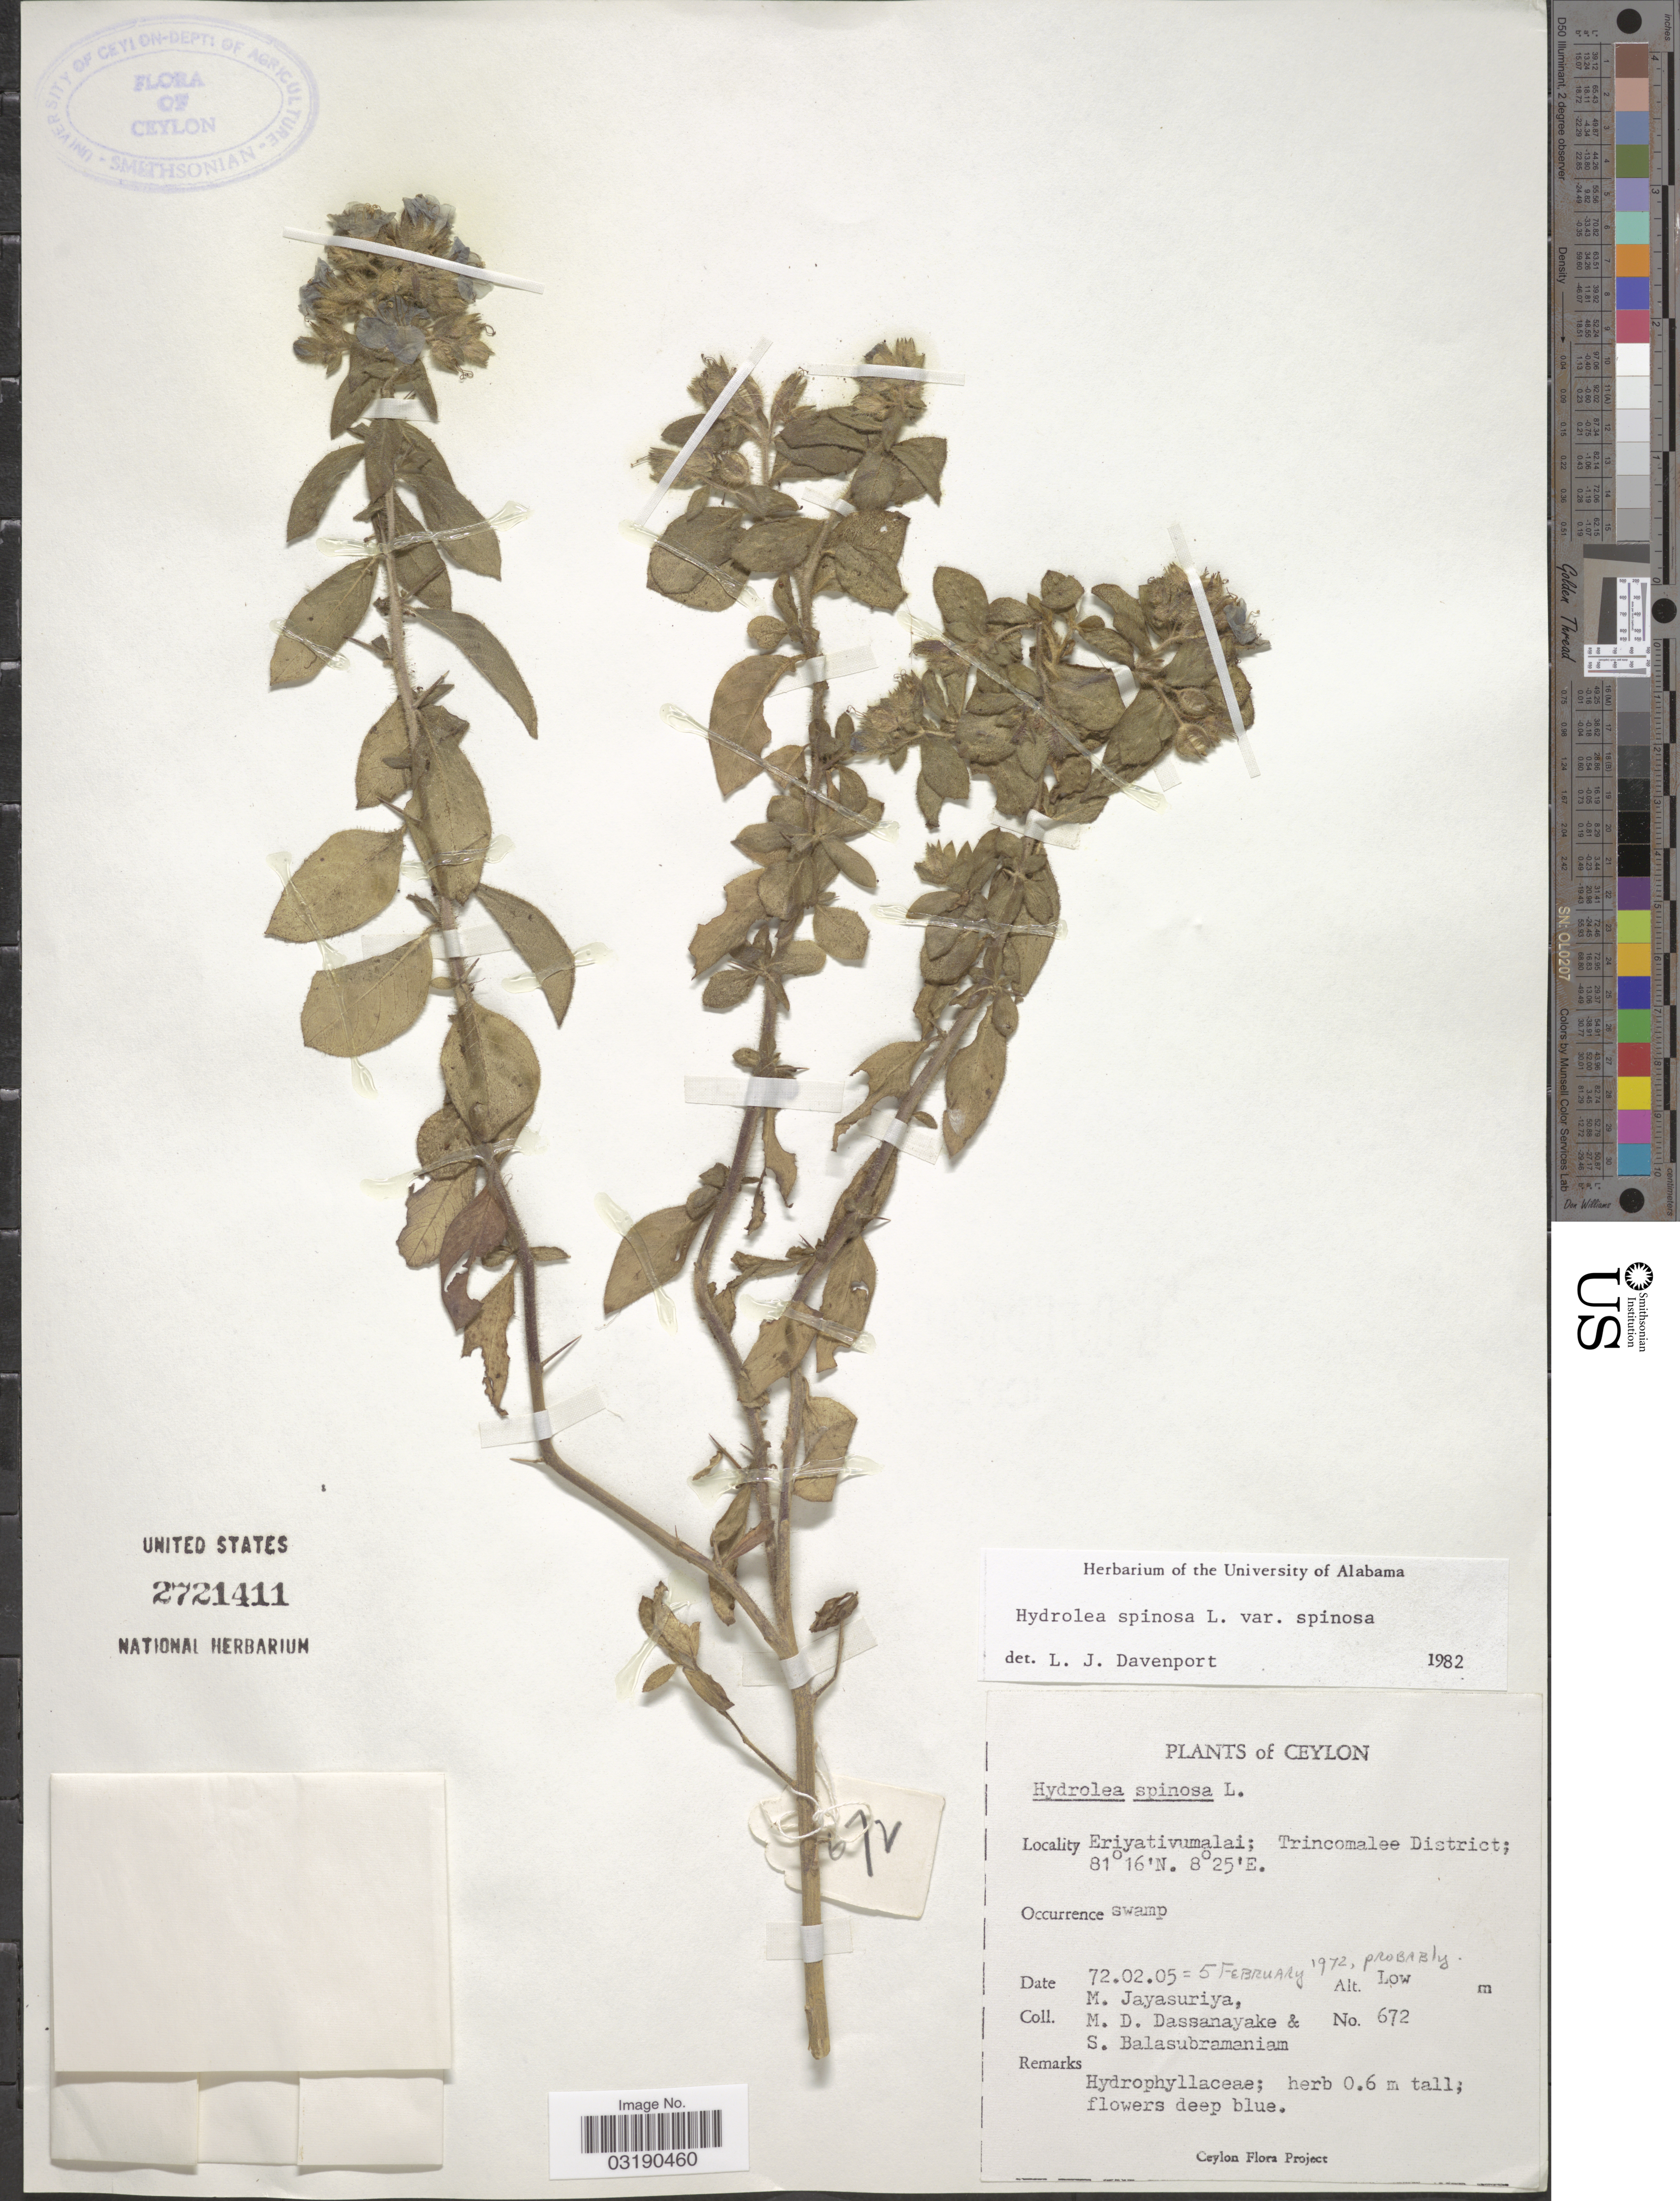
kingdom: Plantae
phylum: Tracheophyta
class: Magnoliopsida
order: Solanales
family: Hydroleaceae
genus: Hydrolea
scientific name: Hydrolea spinosa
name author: L.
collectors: M. Jayasuriya, M. D. Dassanayake & S. Balasubramaniam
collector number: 672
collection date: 1972-02-05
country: Sri Lanka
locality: Ceylon. Eriyativumalau: Trincomalee District.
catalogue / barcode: US 2721411